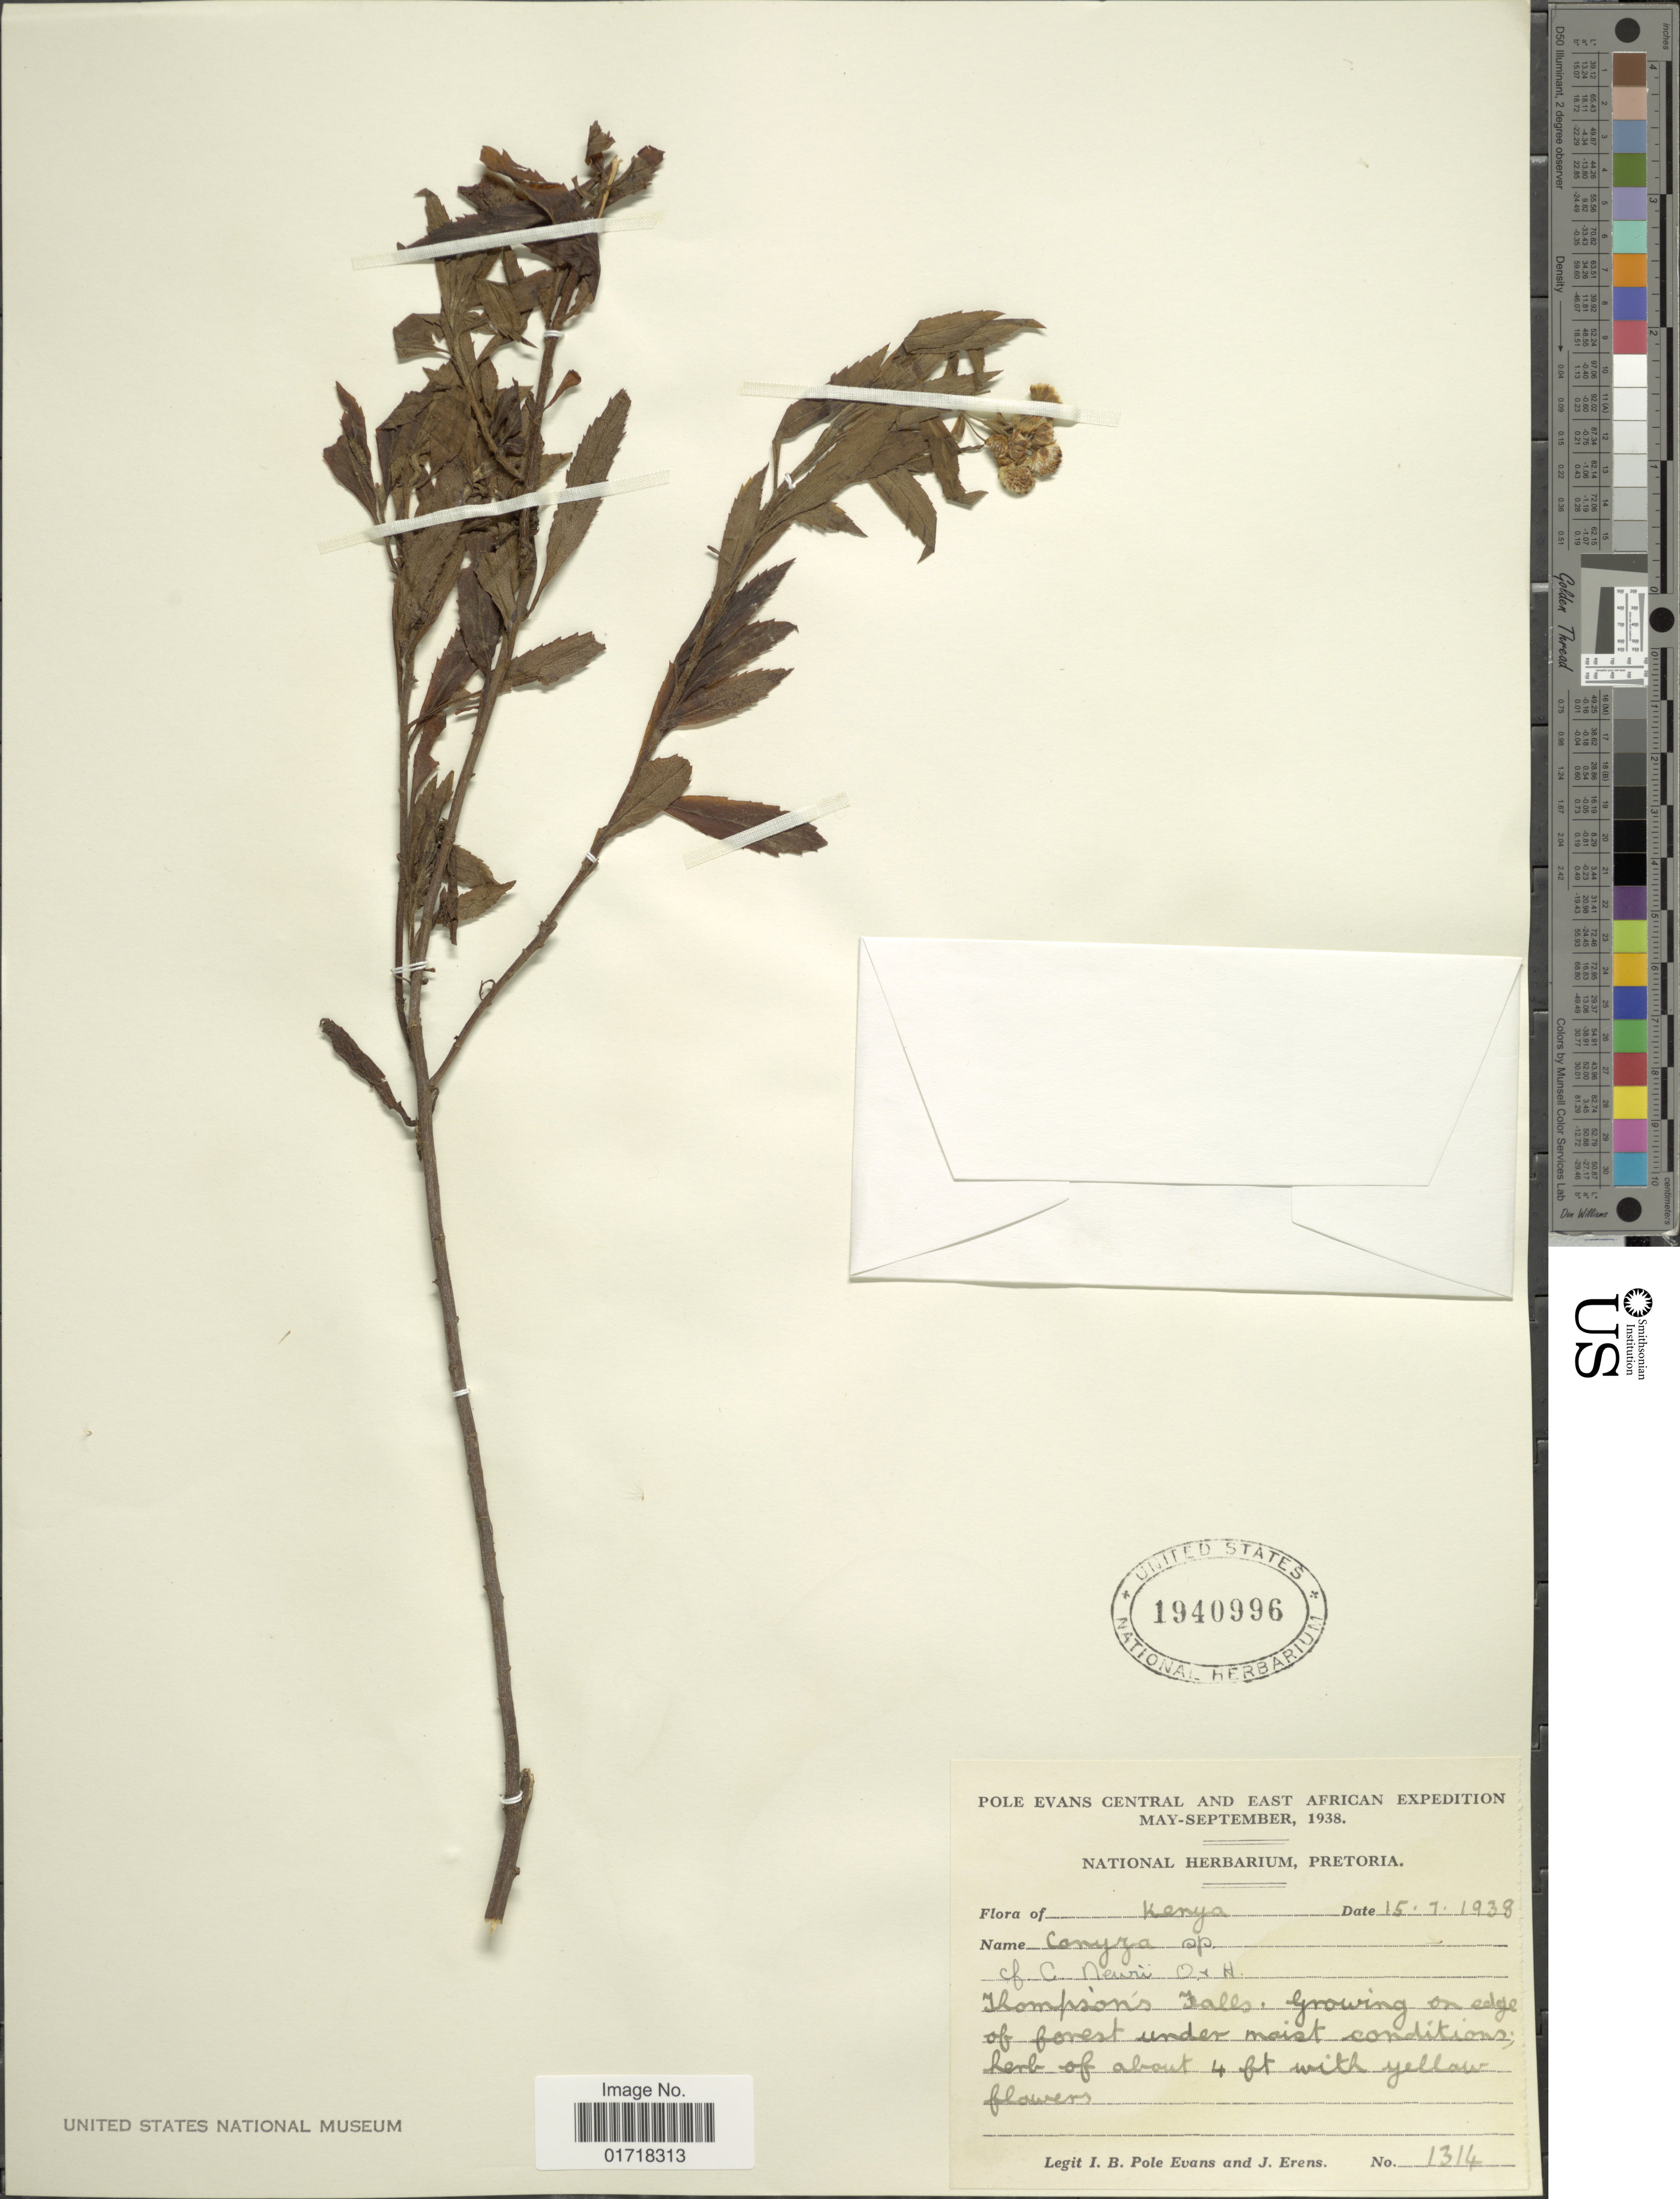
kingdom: Plantae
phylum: Tracheophyta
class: Magnoliopsida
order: Asterales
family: Asteraceae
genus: Conyza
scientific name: Conyza sp.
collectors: I. B. Pole-Evans & J. Erens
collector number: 1314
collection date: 1938-07-15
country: Kenya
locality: Thompsons Falls, Central and East African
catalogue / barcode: US 1940996